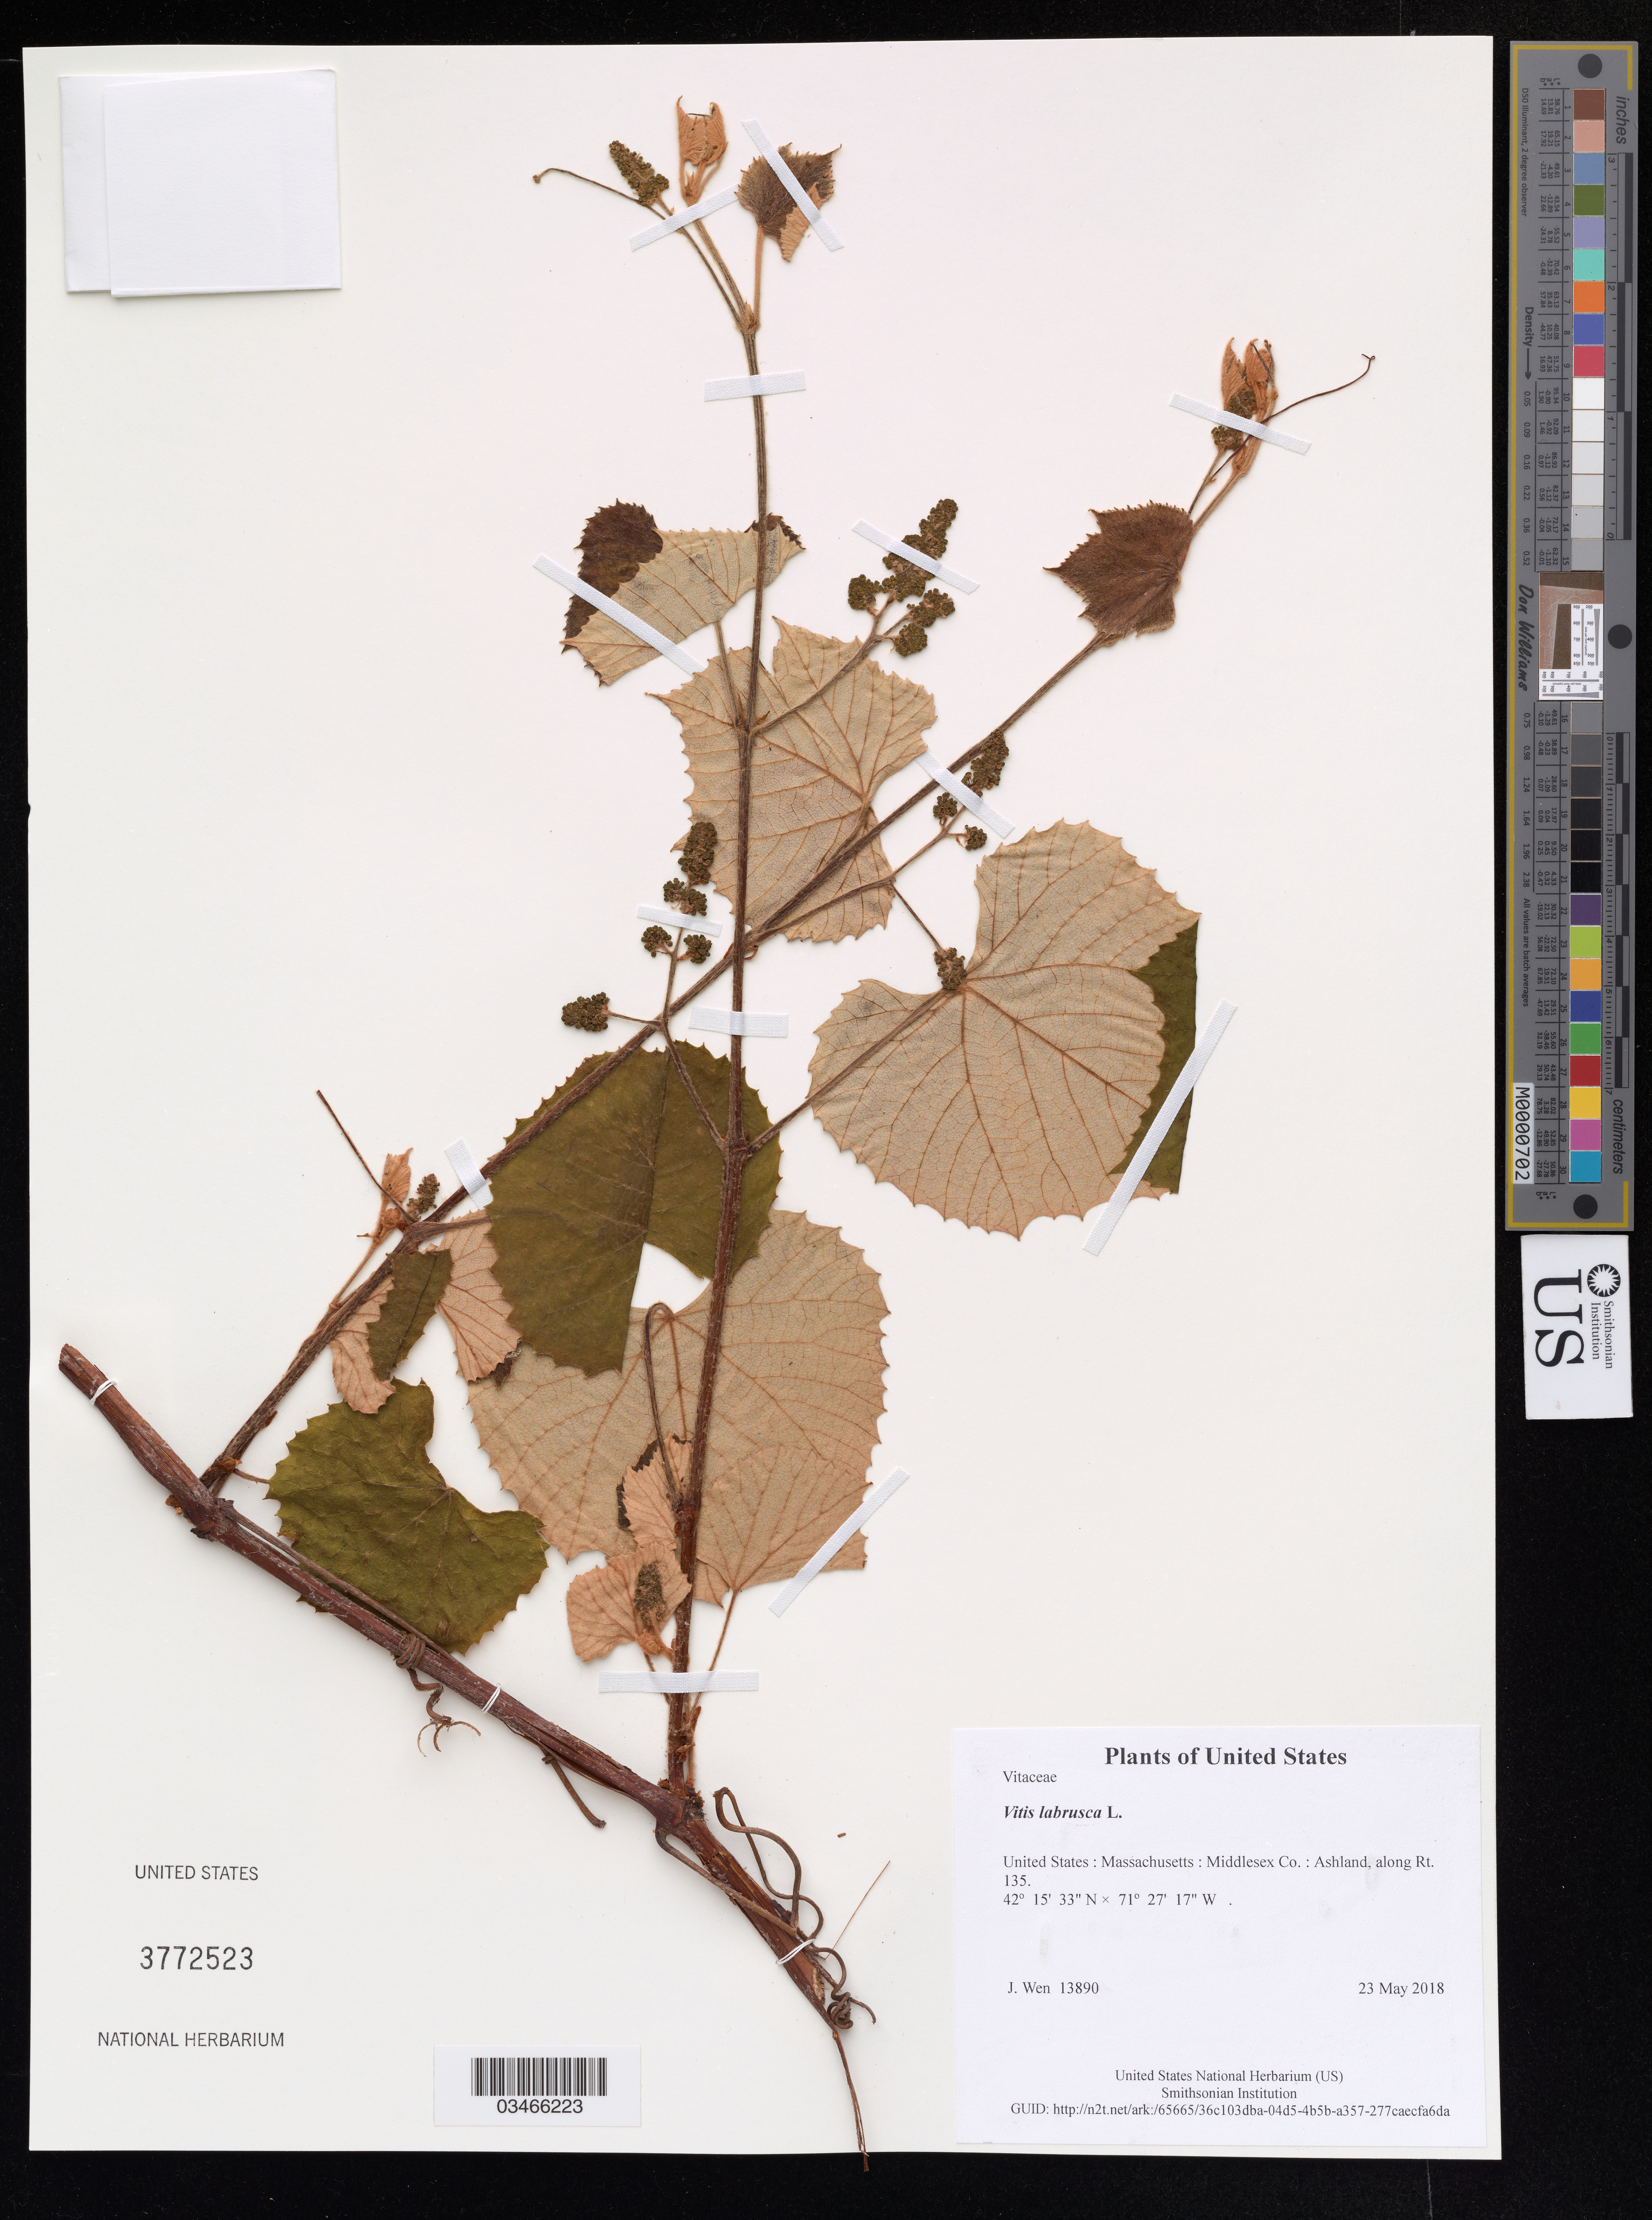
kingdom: Plantae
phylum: Tracheophyta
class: Magnoliopsida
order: Vitales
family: Vitaceae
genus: Vitis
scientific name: Vitis labrusca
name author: L.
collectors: J. Wen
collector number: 13890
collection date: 2018-05-23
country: United States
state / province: Massachusetts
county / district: Middlesex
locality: Ashland, along Rt. 135.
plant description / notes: Fruits collected for FDA.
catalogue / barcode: US 3772523